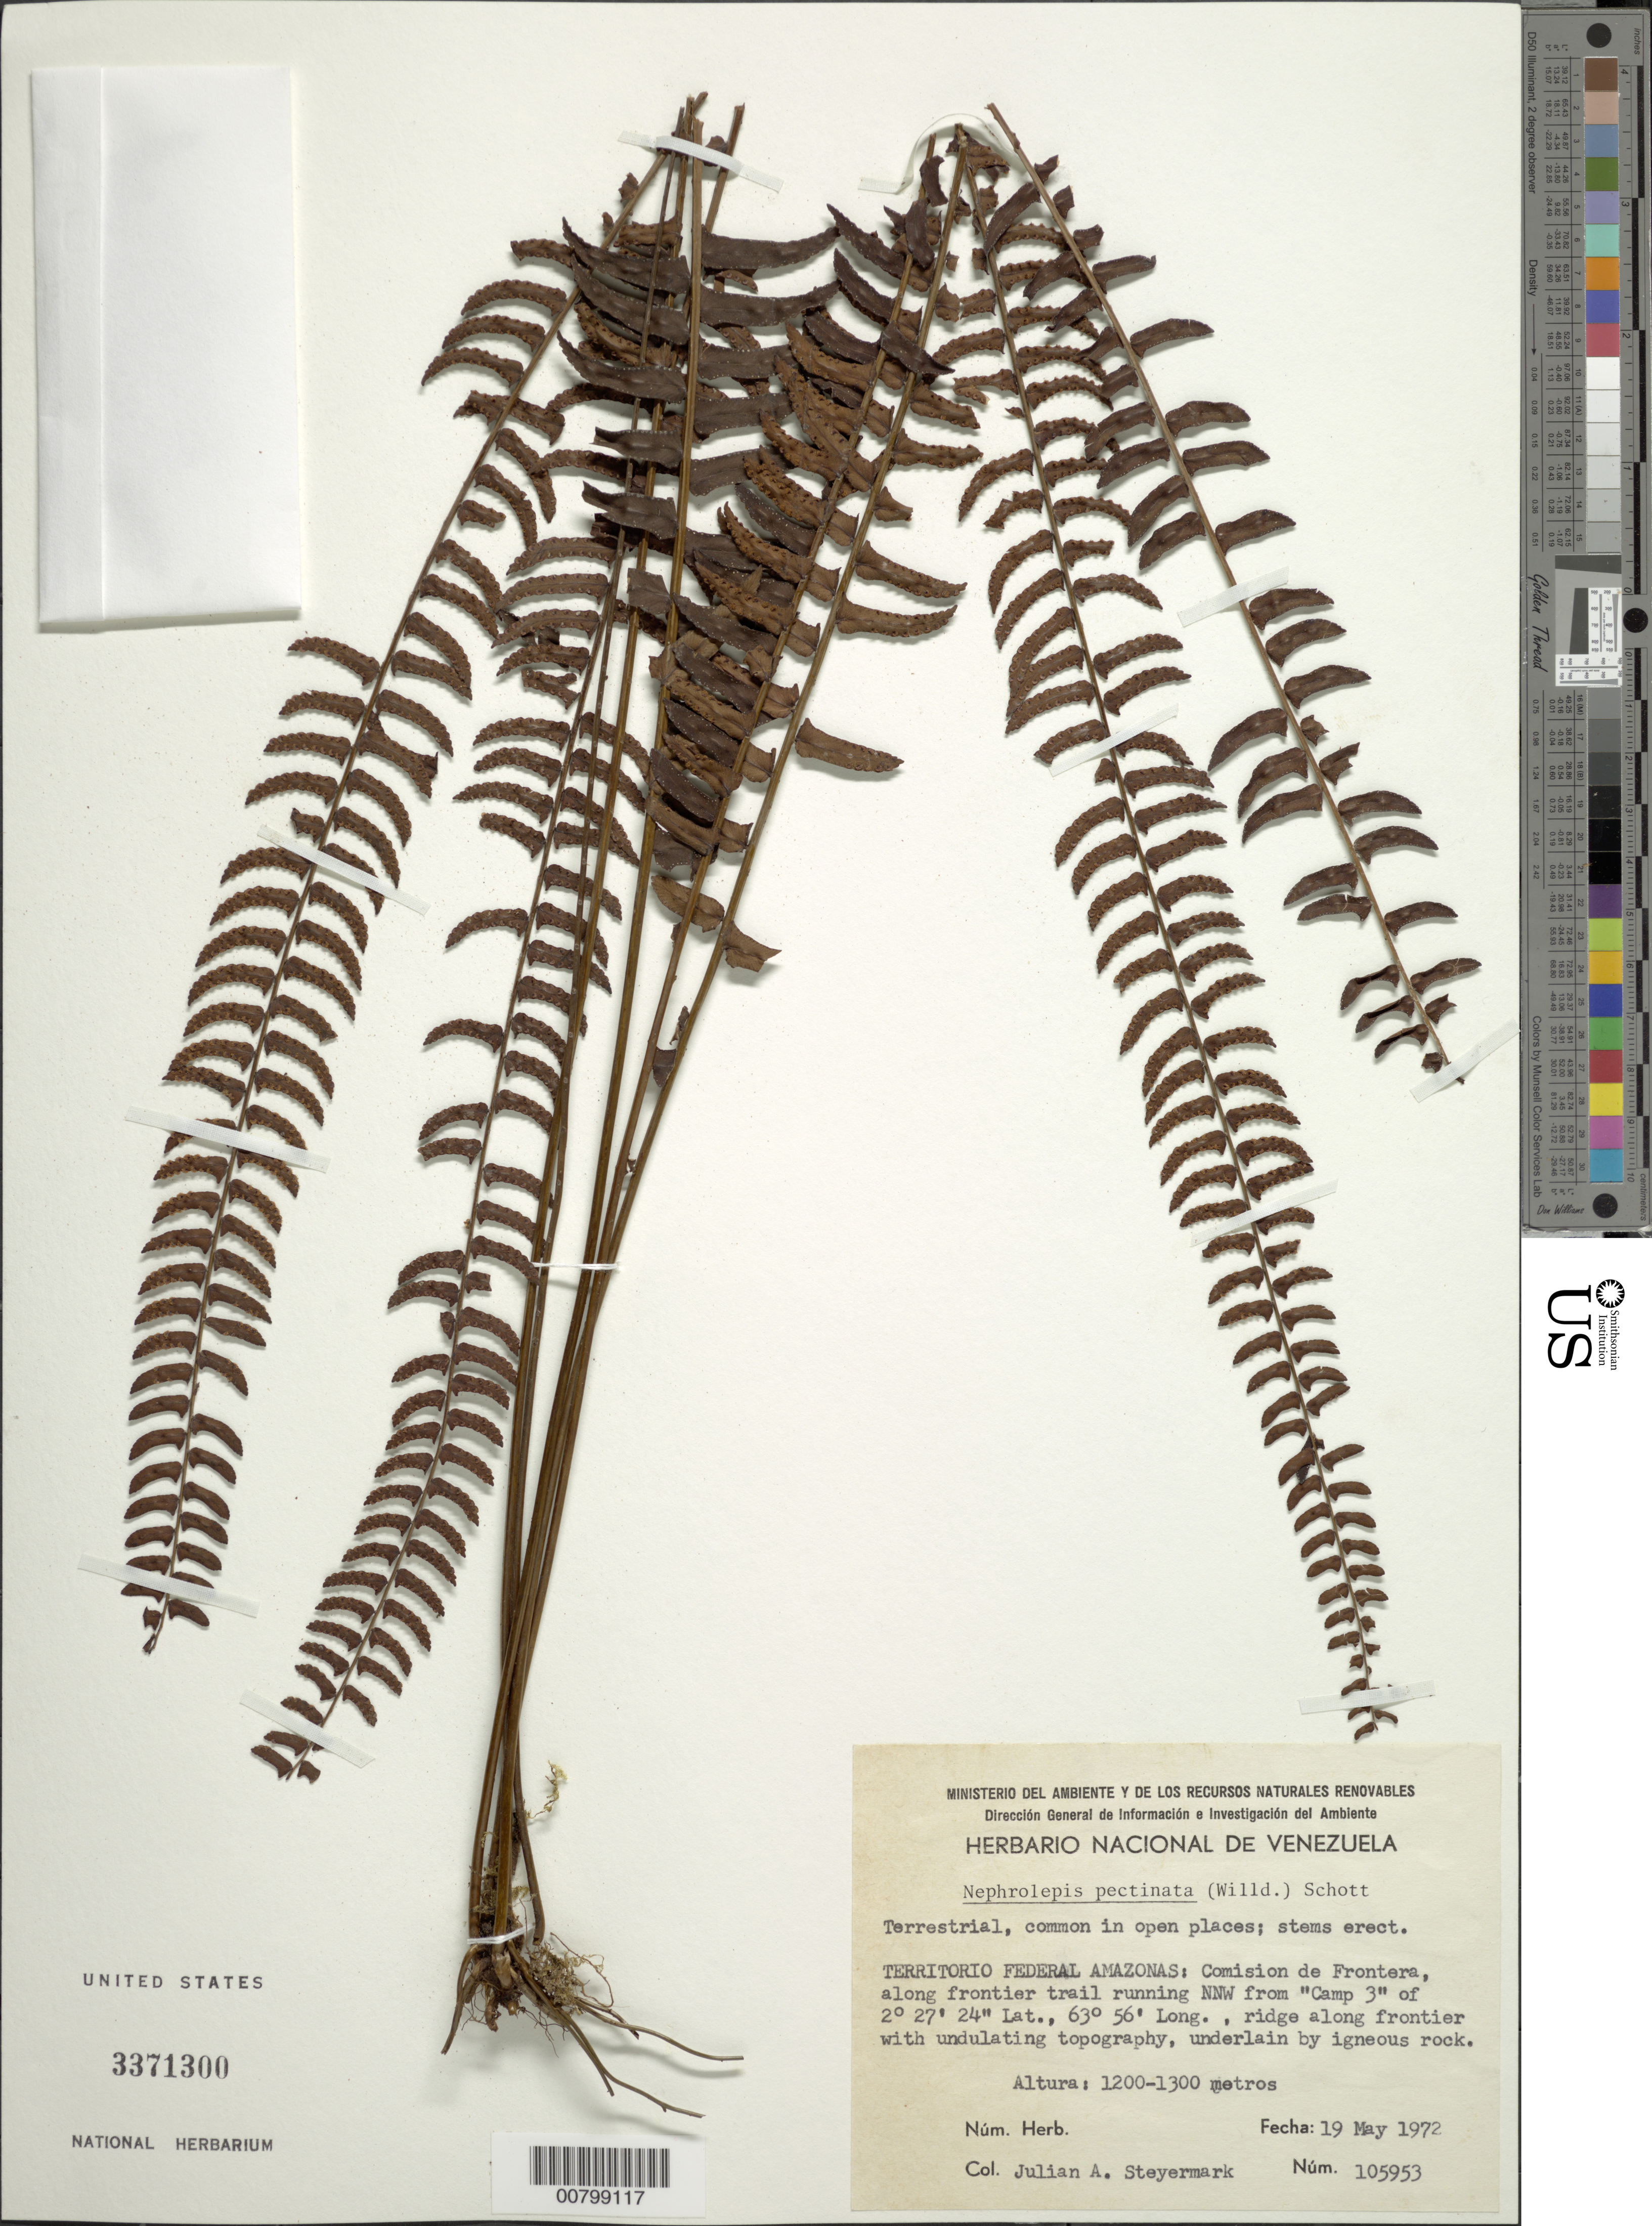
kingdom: Plantae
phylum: Tracheophyta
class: Polypodiopsida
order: Polypodiales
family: Nephrolepidaceae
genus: Nephrolepis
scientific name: Nephrolepis pectinata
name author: (Willd.) Schott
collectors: J. Steyermark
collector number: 105953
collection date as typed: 19-May-72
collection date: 1972-05-19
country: Venezuela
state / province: Amazonas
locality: Comision de Frontera, frontier trail NNW from Camp 3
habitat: Ridge along frontier with undulating topography, underlain by igneous rock; in ope places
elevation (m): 1200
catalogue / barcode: US 3371300